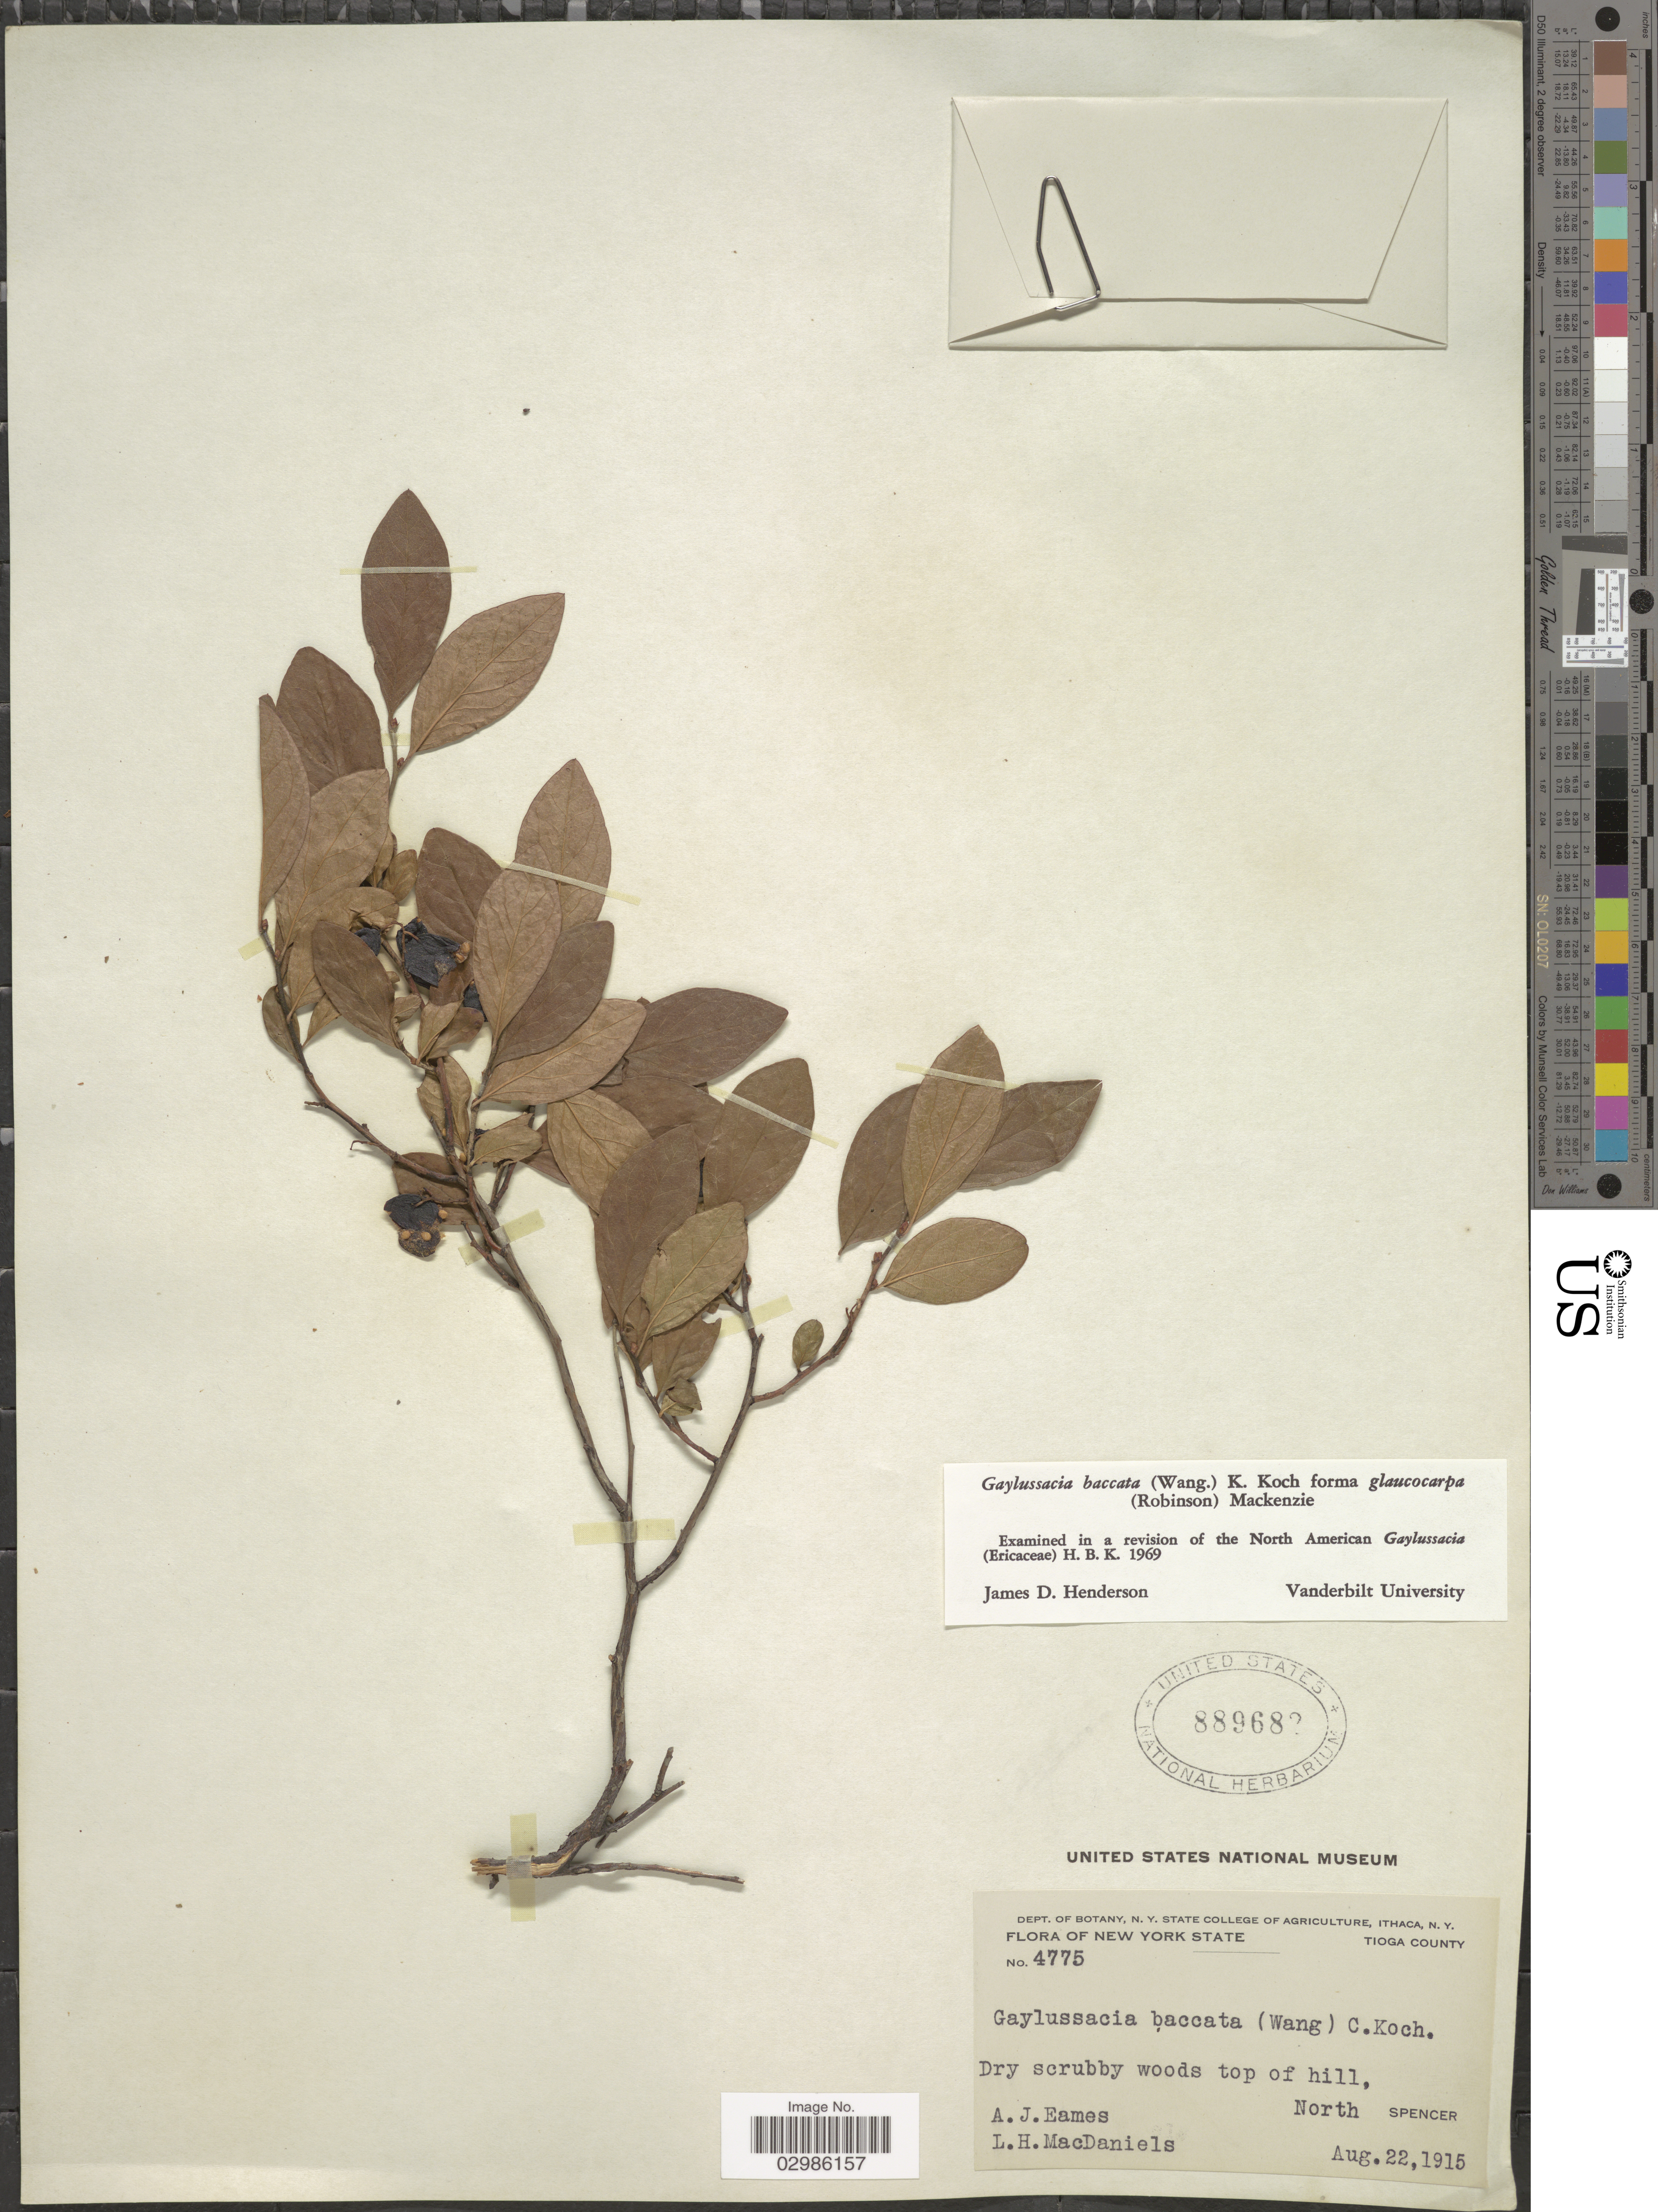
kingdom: Plantae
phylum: Tracheophyta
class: Magnoliopsida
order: Ericales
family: Ericaceae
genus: Gaylussacia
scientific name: Gaylussacia baccata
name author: (Wangenh.) K. Koch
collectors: A. J. Eames & L. H. MacDaniels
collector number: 4775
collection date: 1915-08-22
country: United States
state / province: New York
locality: Tioga County. Dry scrubby woods top of hill, North Spencer.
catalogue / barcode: US 889682